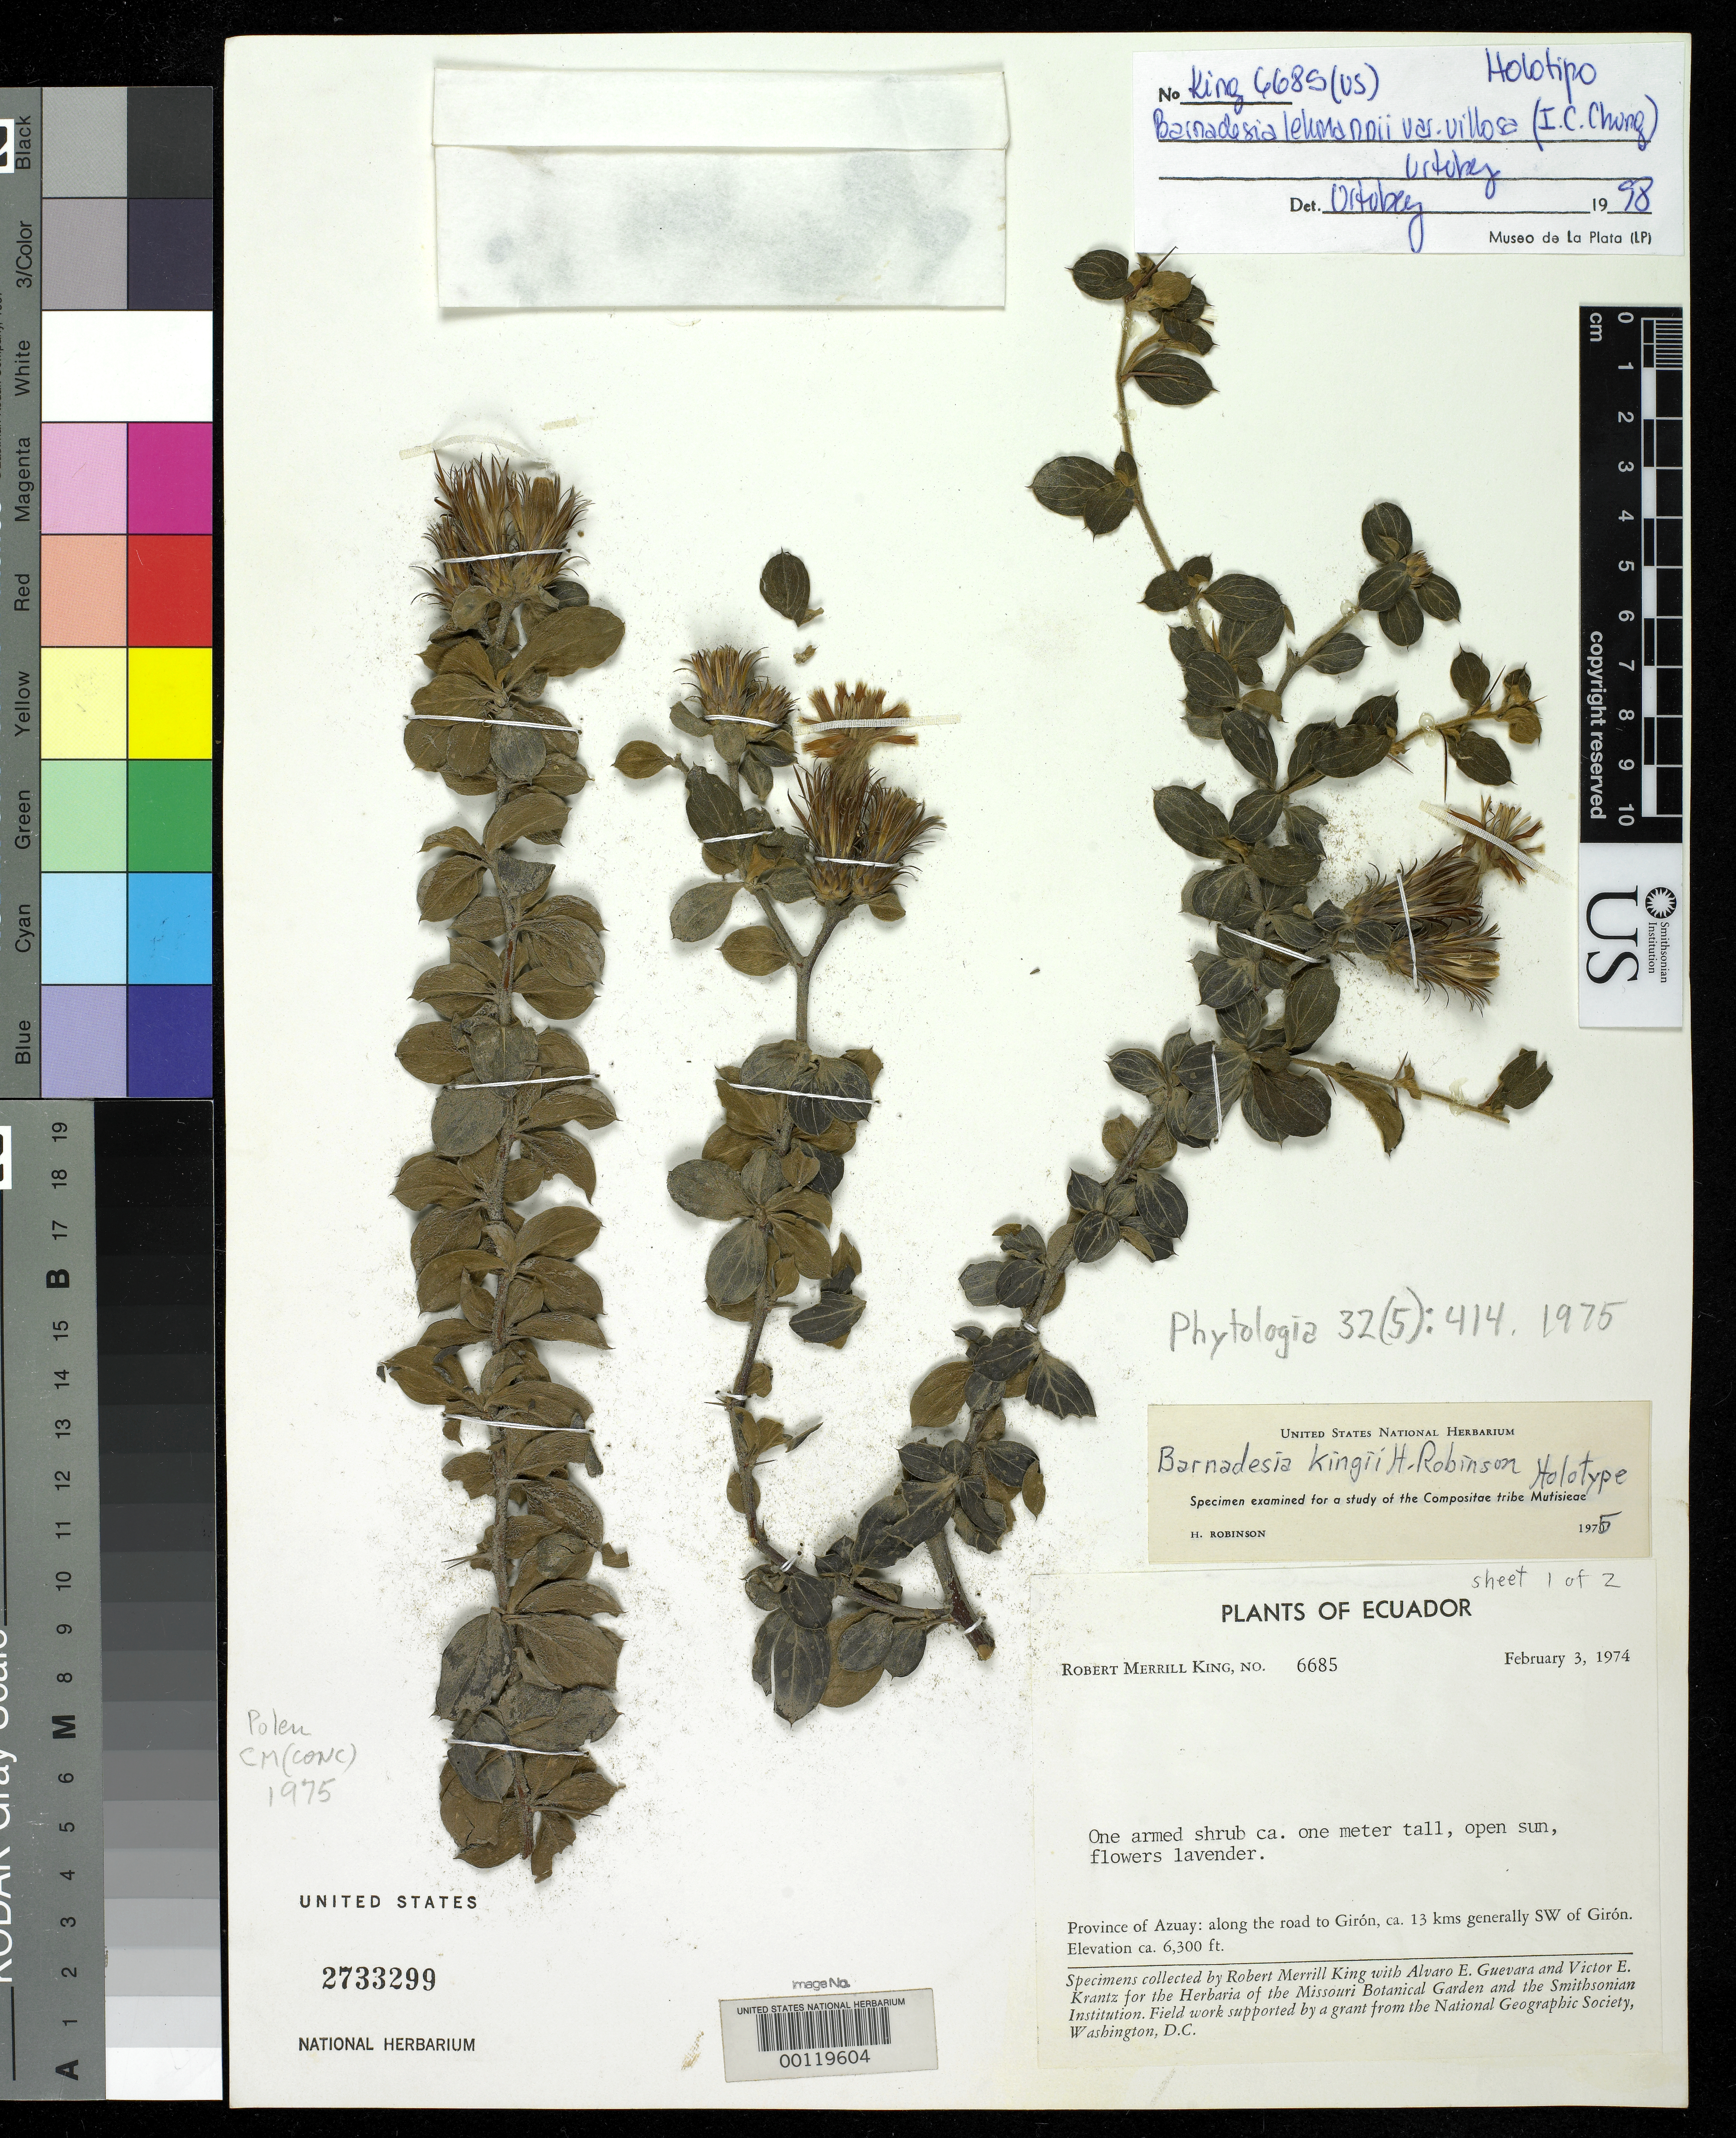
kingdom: Plantae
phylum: Tracheophyta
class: Magnoliopsida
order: Asterales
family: Asteraceae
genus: Barnadesia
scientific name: Barnadesia kingii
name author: H. Rob.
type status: Holotype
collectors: R. M. King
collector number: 6685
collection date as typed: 03 Feb 1974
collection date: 1974-02-03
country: Ecuador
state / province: Azuay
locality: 13 km. SW of Giron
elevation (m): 1920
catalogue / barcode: US 2733299